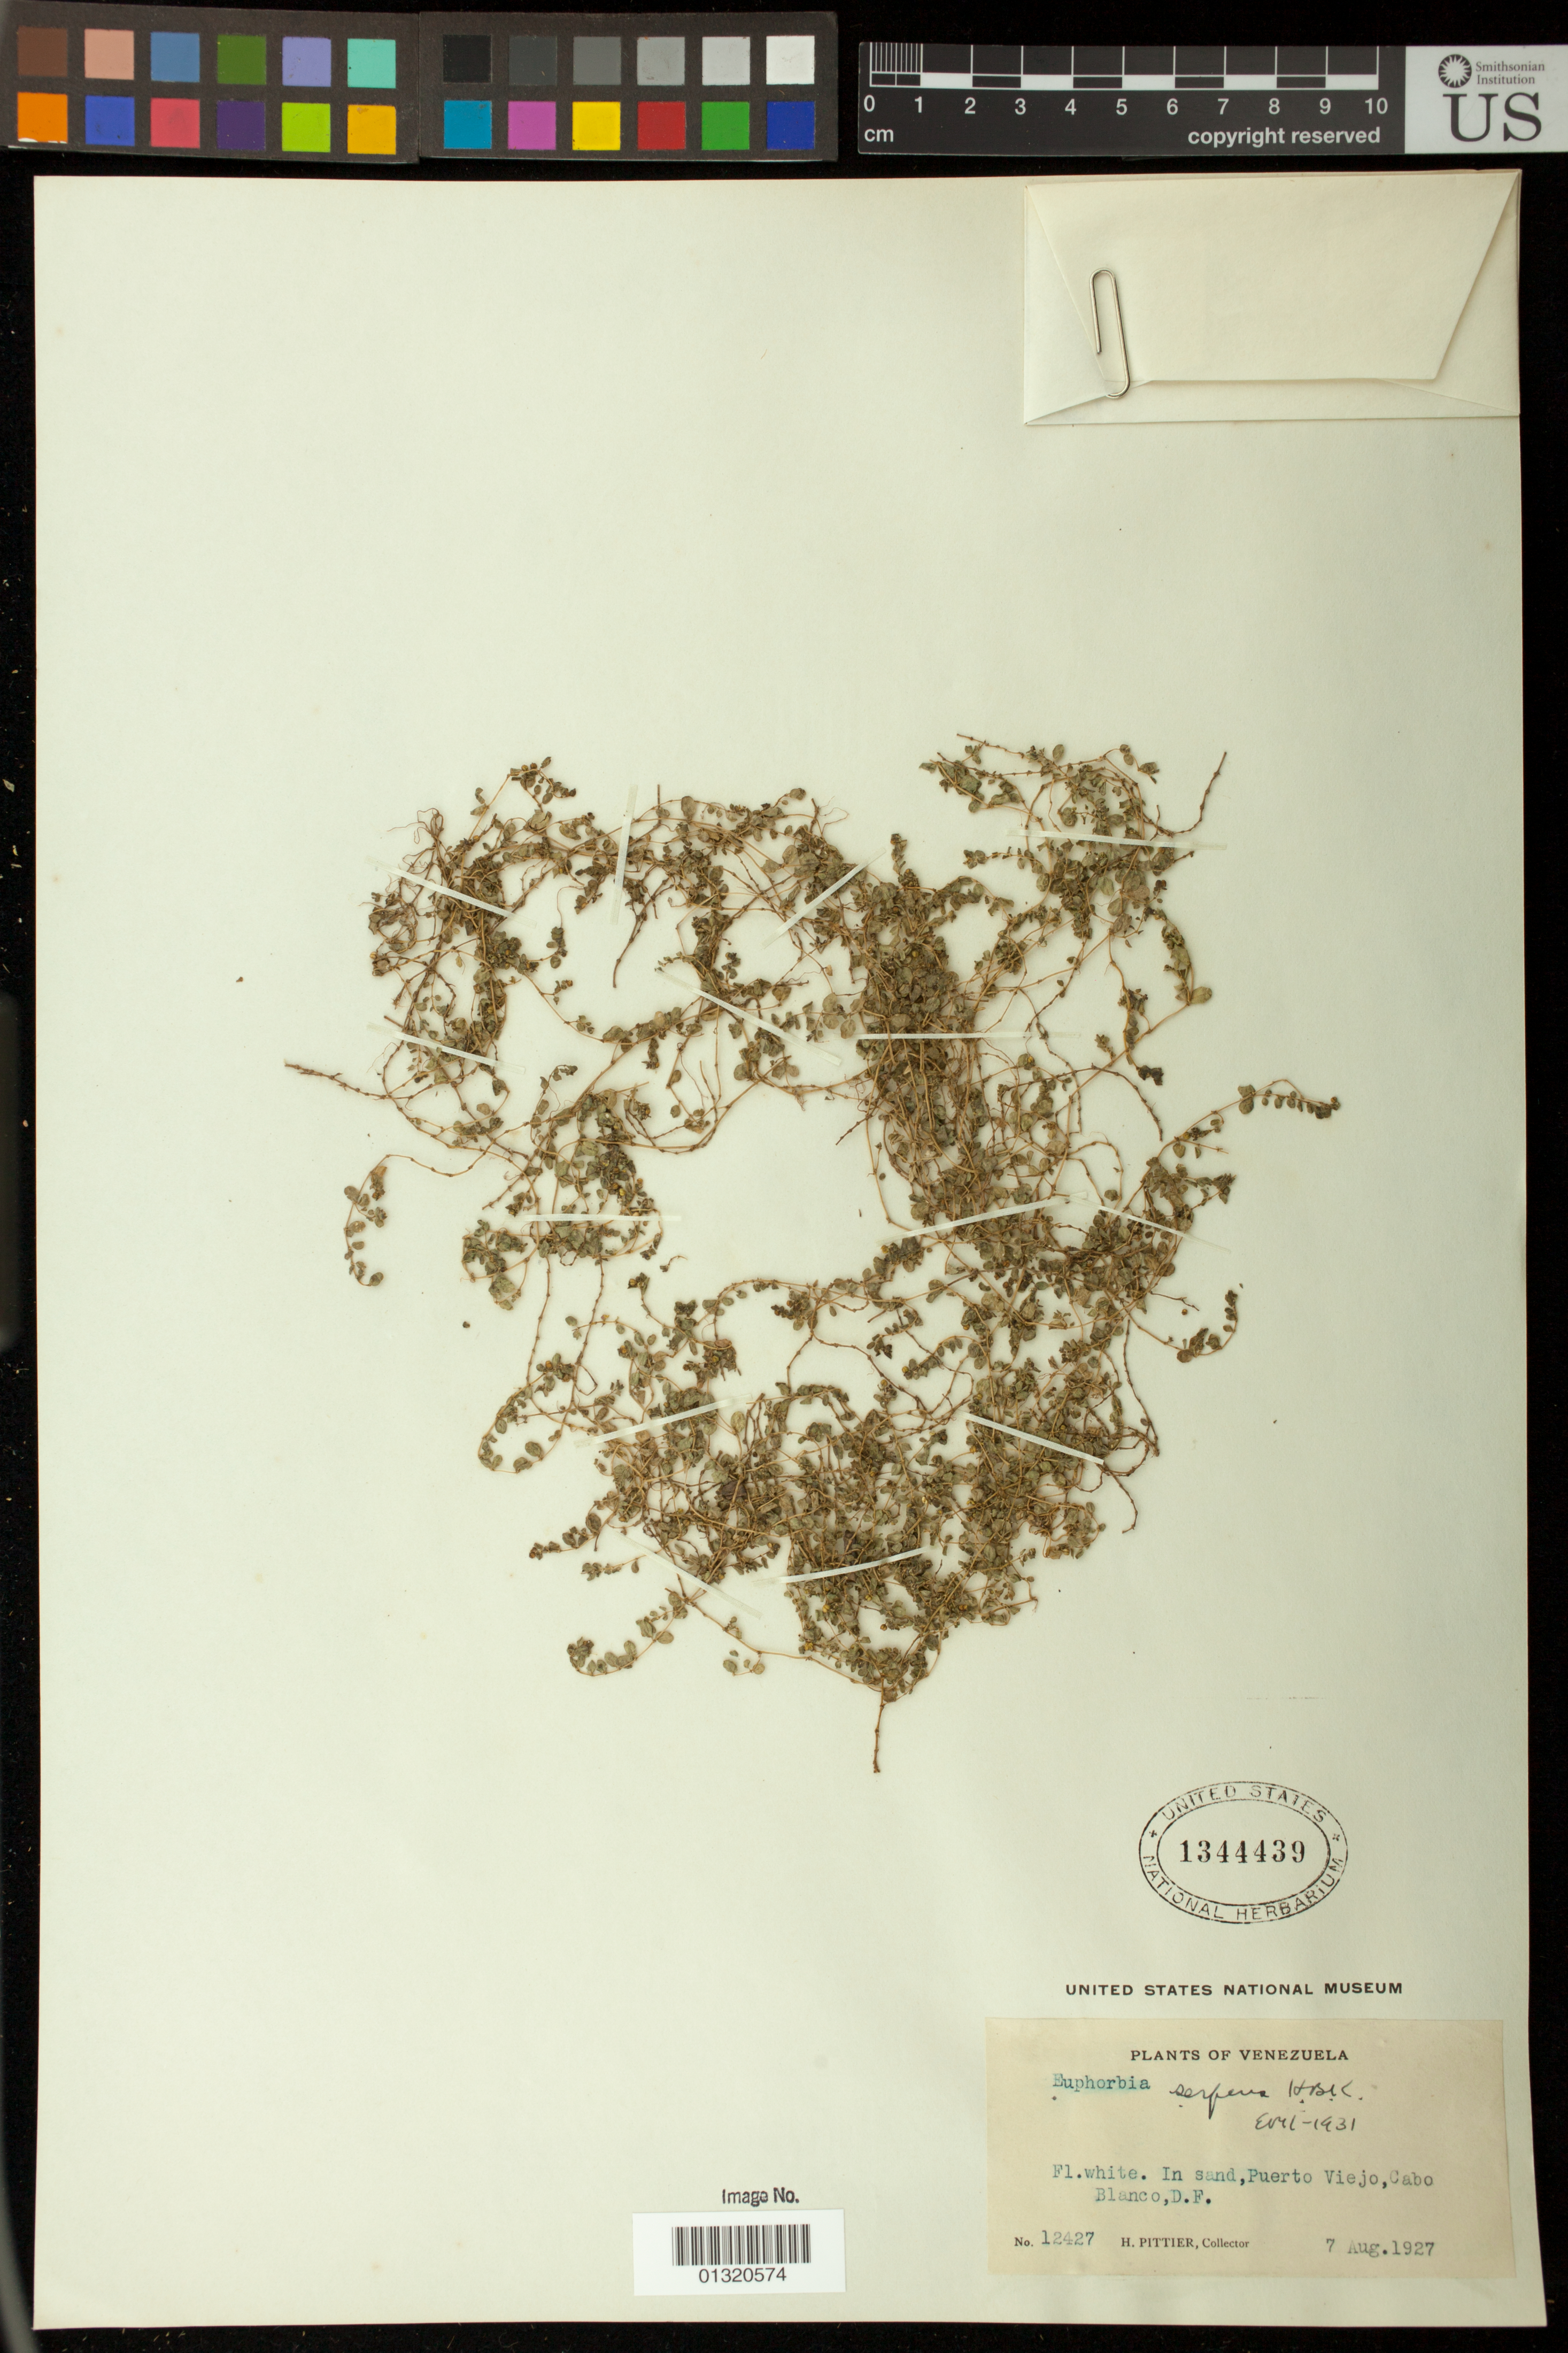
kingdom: Plantae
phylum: Tracheophyta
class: Magnoliopsida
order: Malpighiales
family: Euphorbiaceae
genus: Euphorbia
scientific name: Euphorbia serpens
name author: Kunth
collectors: H. F. Pittier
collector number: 12427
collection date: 1927-08-07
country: Venezuela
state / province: Distrito Federal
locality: in sand, Puerto Viejo, Cabo Blanco, D.F.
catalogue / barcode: US 1344439